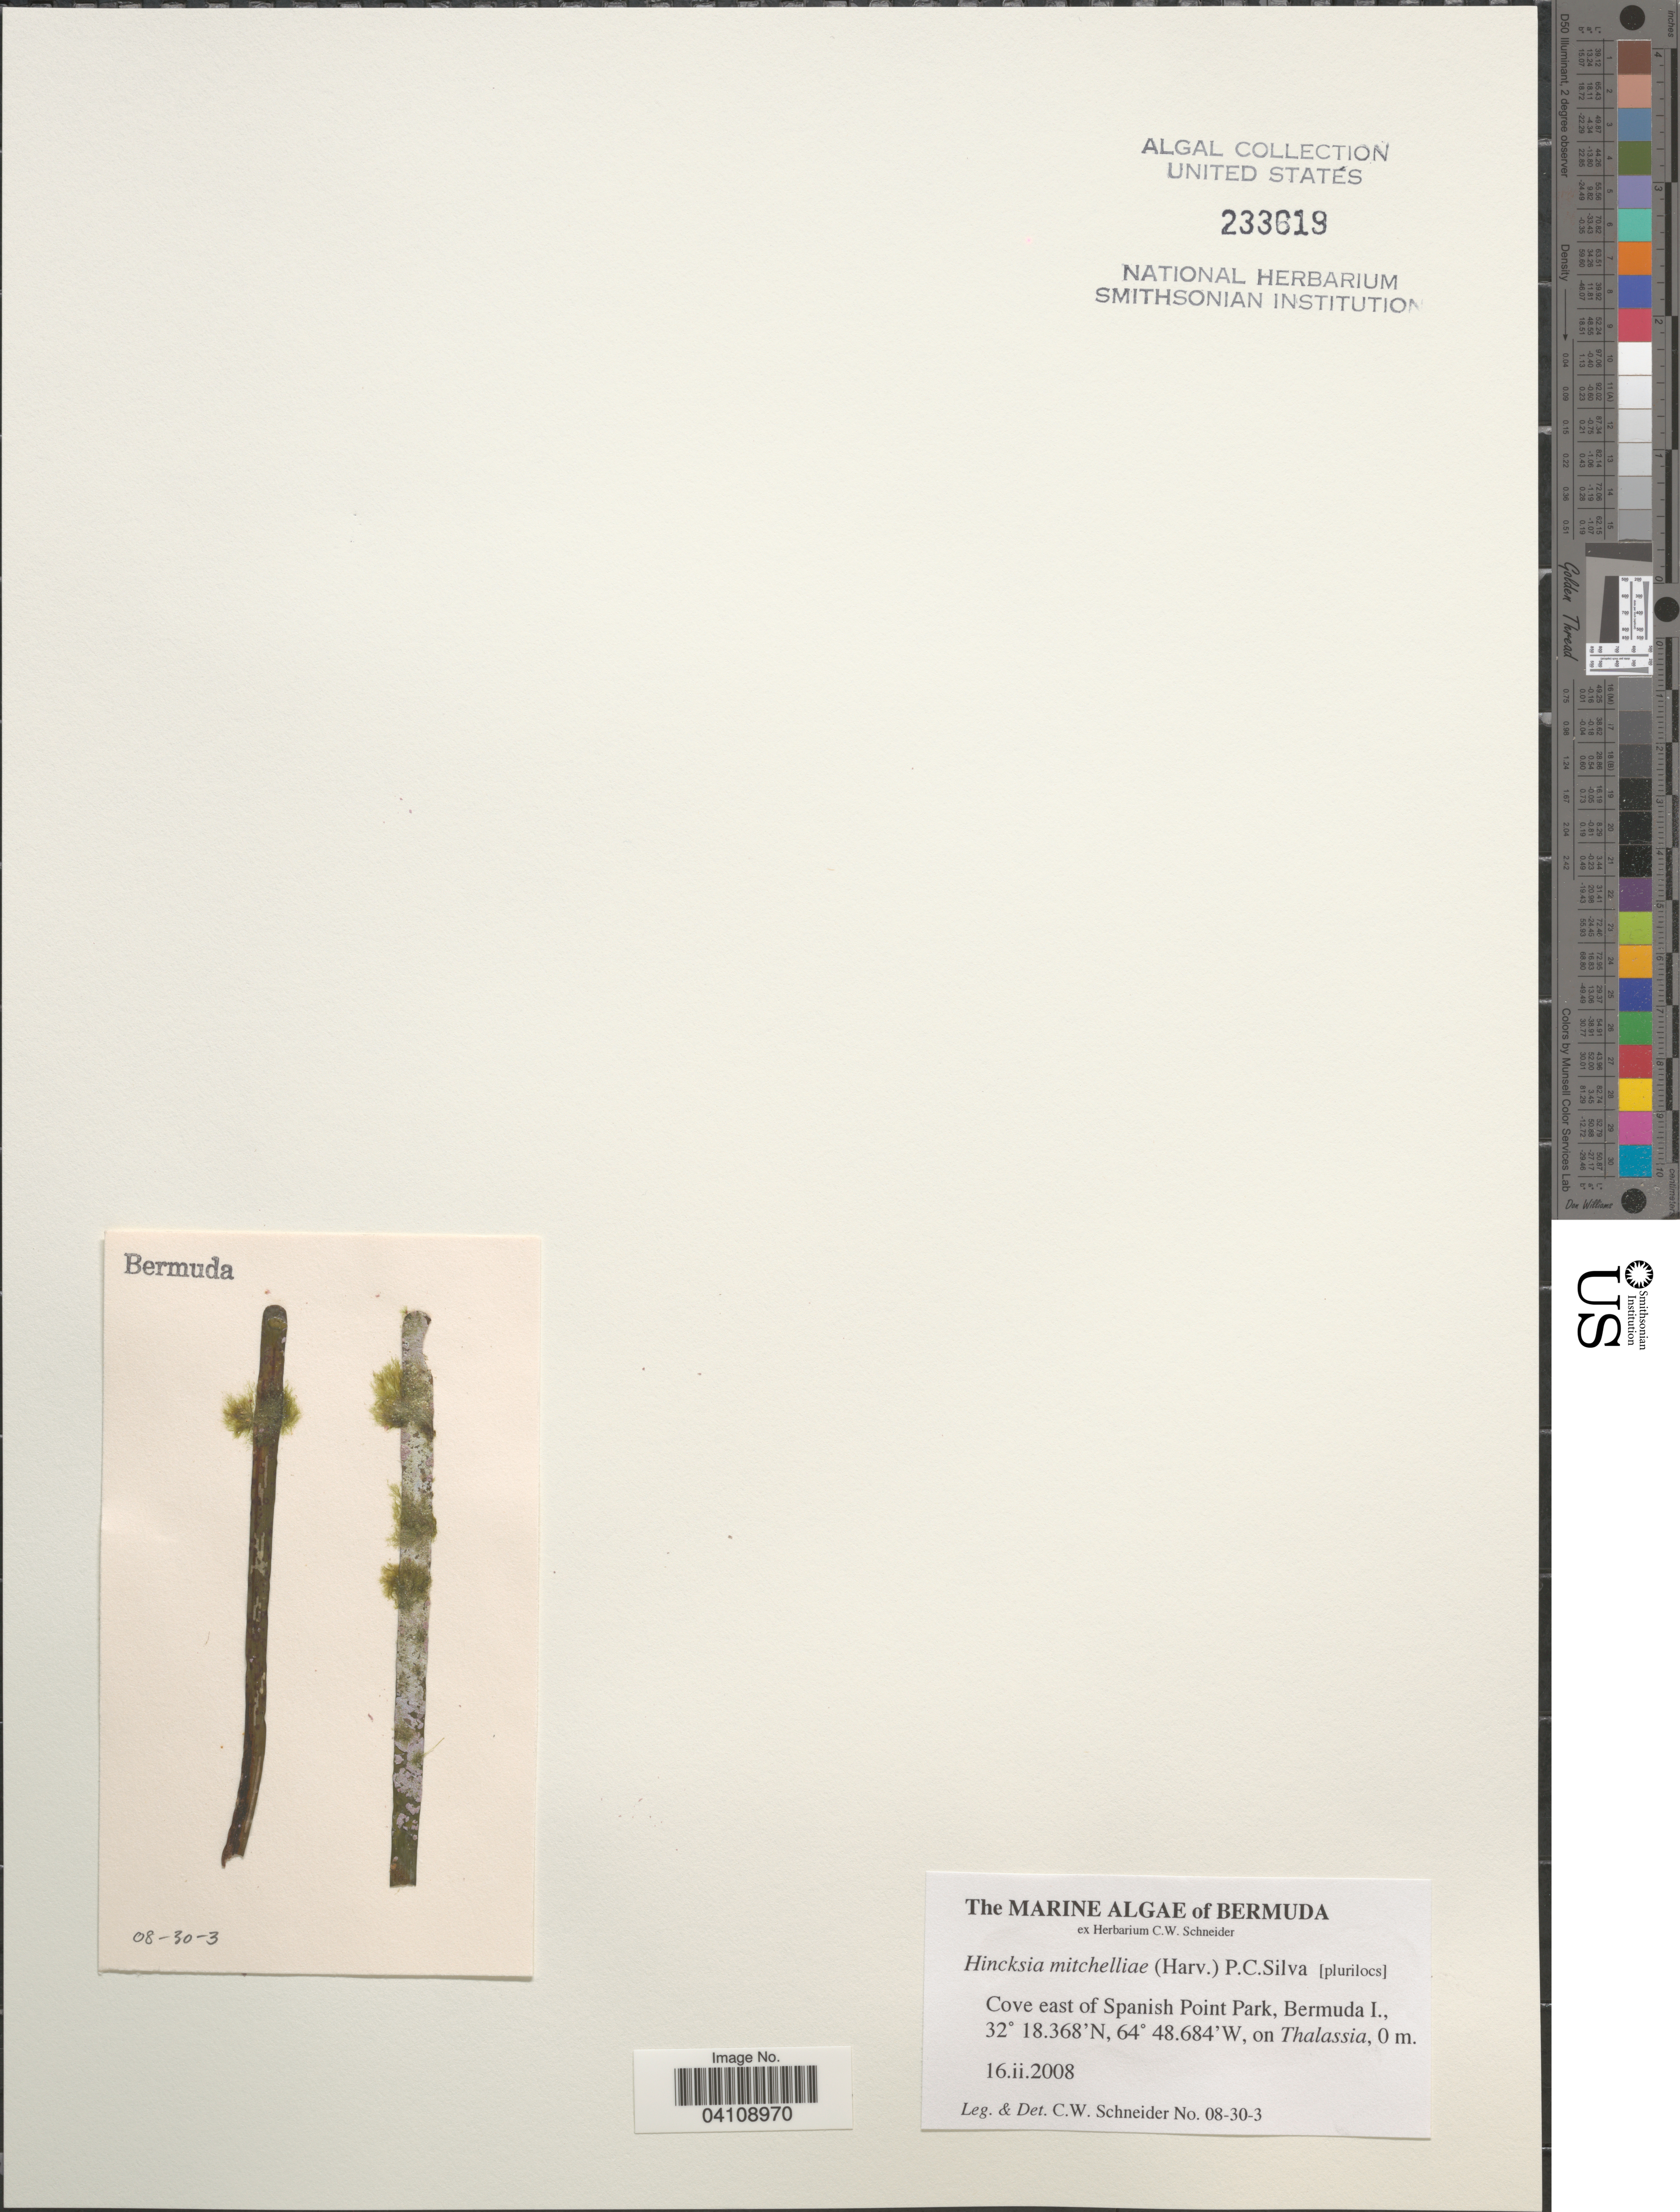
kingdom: Chromista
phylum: Ochrophyta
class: Phaeophyceae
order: Ectocarpales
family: Acinetosporaceae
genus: Feldmannia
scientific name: Feldmannia mitchelliae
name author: (Harv.) H.-S. Kim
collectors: C. W.Schneider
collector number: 08-30-3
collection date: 2008-02-16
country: Bermuda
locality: Cove east of Spanish Point Park, Bermuda I.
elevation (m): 0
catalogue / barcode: US 233619